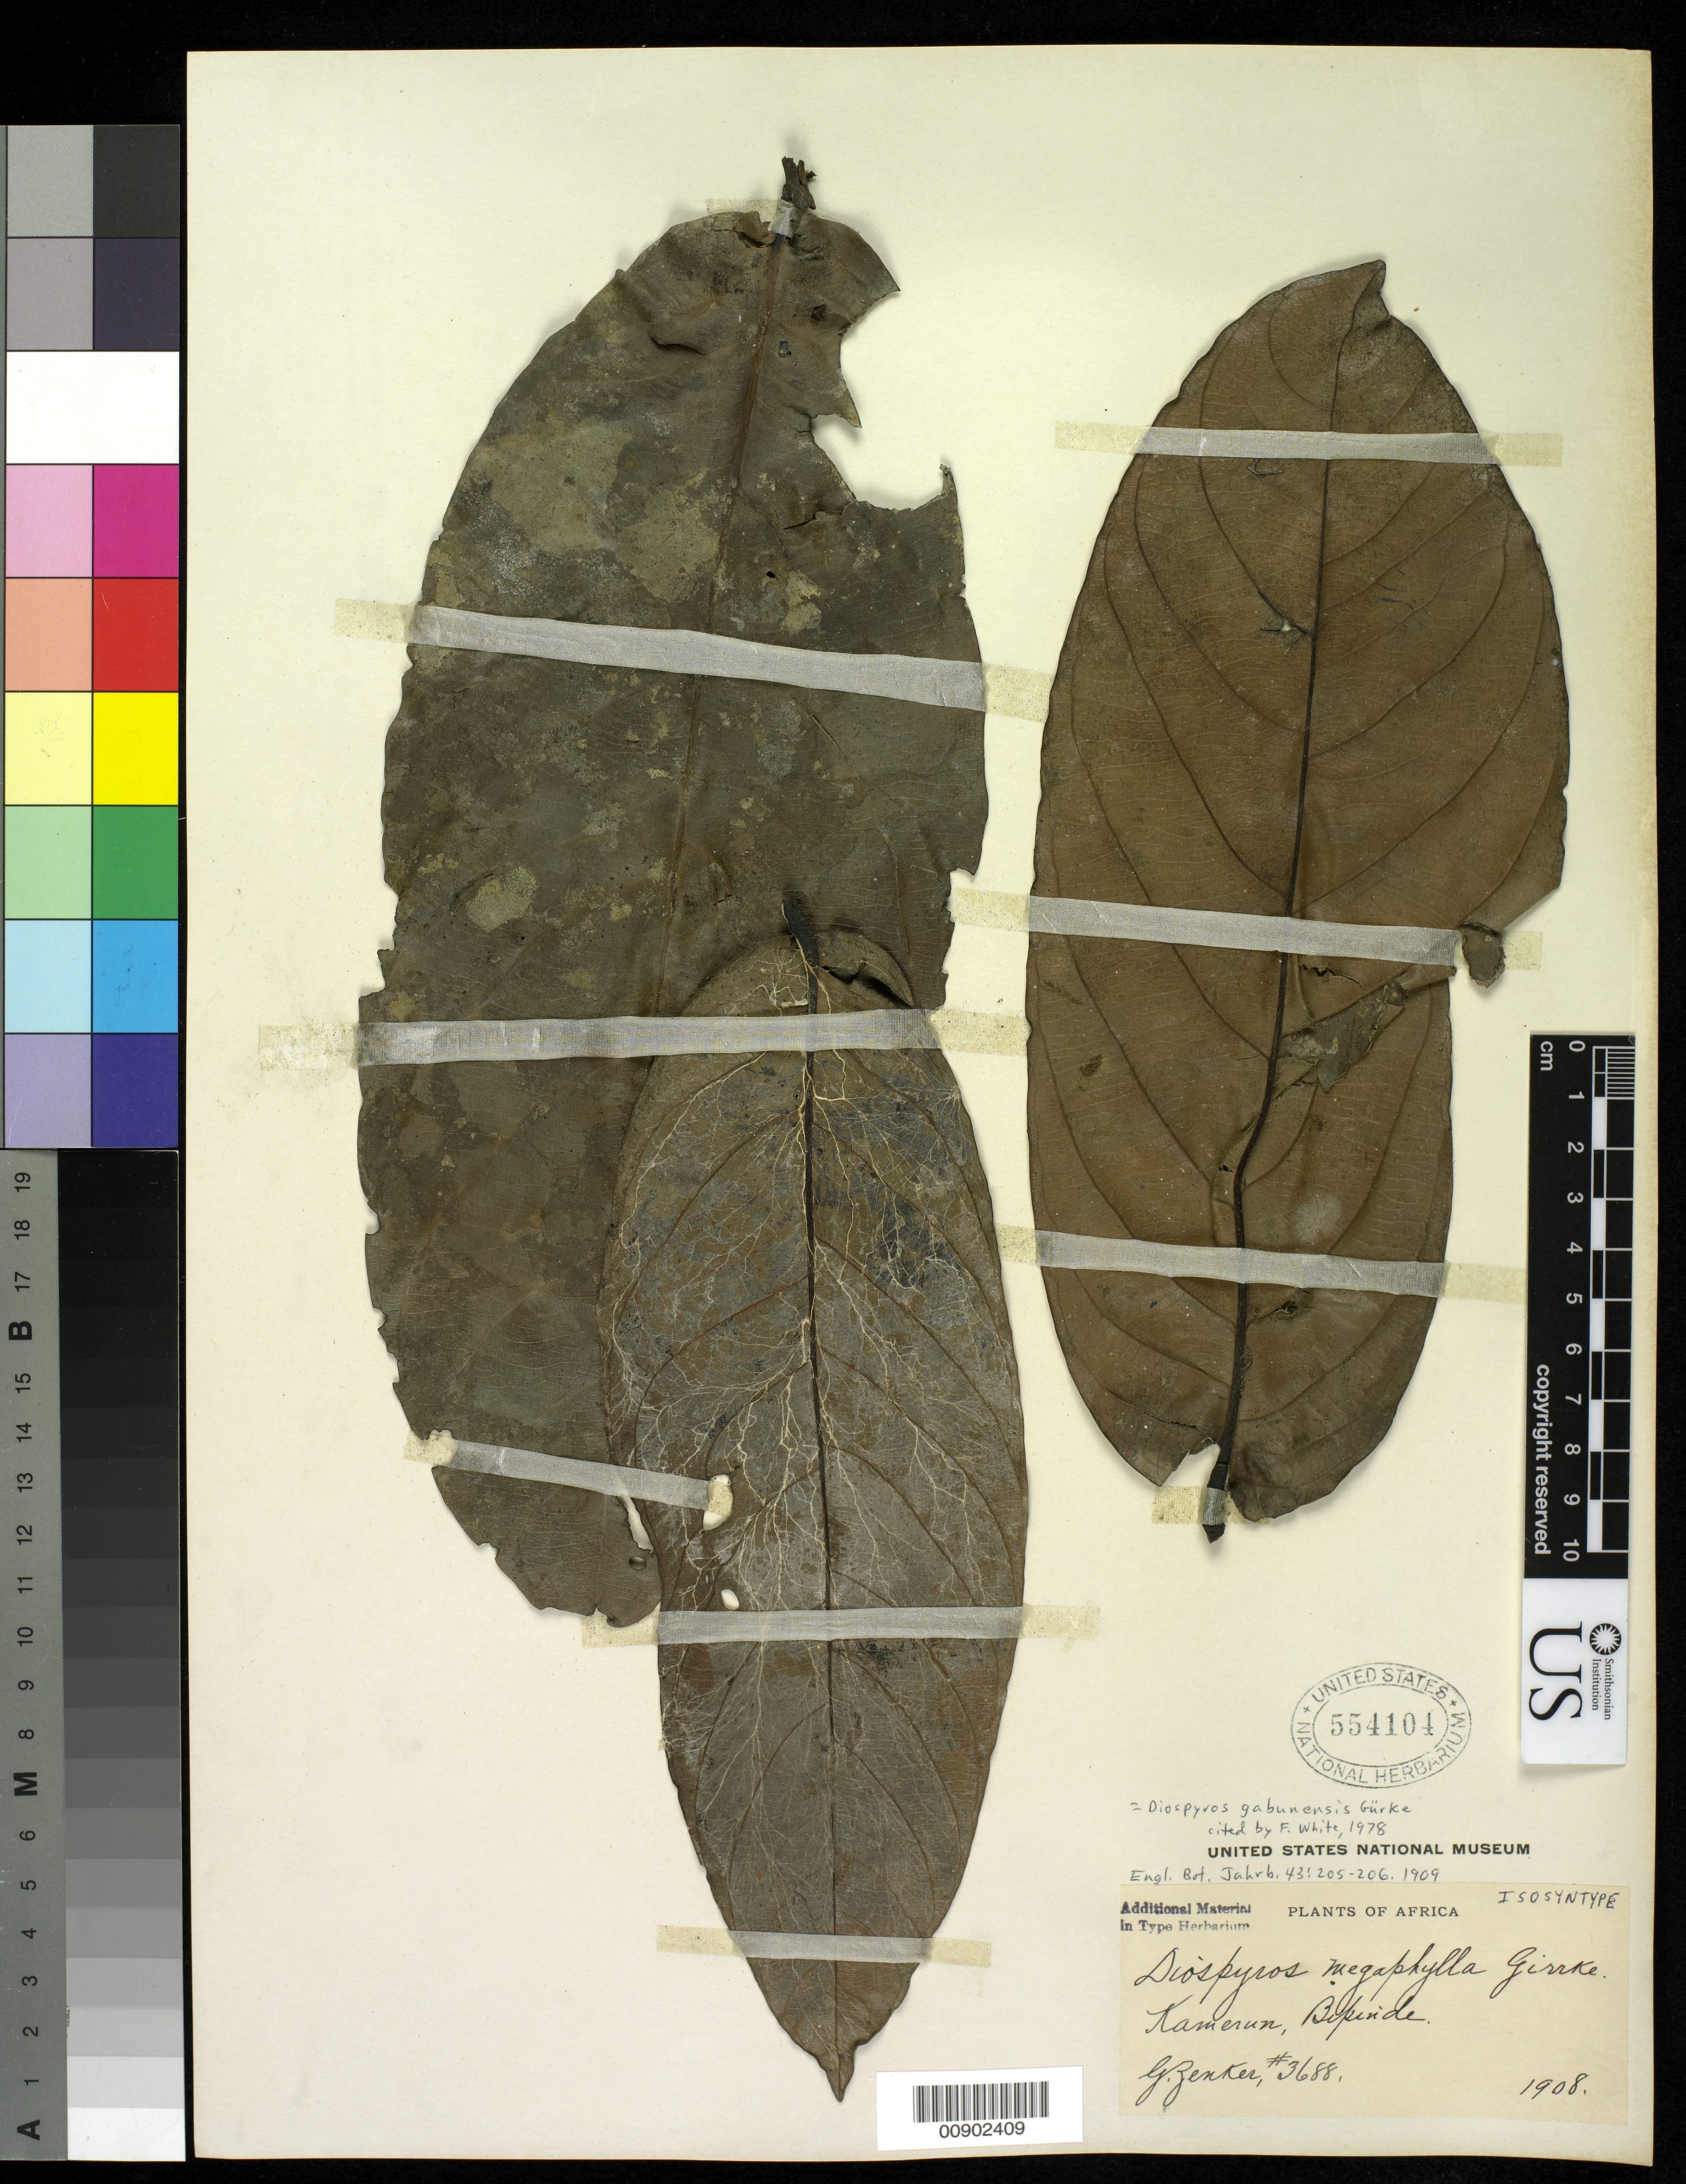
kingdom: Plantae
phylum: Tracheophyta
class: Magnoliopsida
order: Ericales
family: Ebenaceae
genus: Diospyros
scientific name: Diospyros megaphylla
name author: Gürke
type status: Isosyntype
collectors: G. A. Zenker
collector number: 3688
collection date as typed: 1908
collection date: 1908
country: Cameroon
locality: Kamerun, Bipinde. [Protologue, "Mimfia"]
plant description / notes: Currently accepted name as cited by F. White (1978).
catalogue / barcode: US 554104